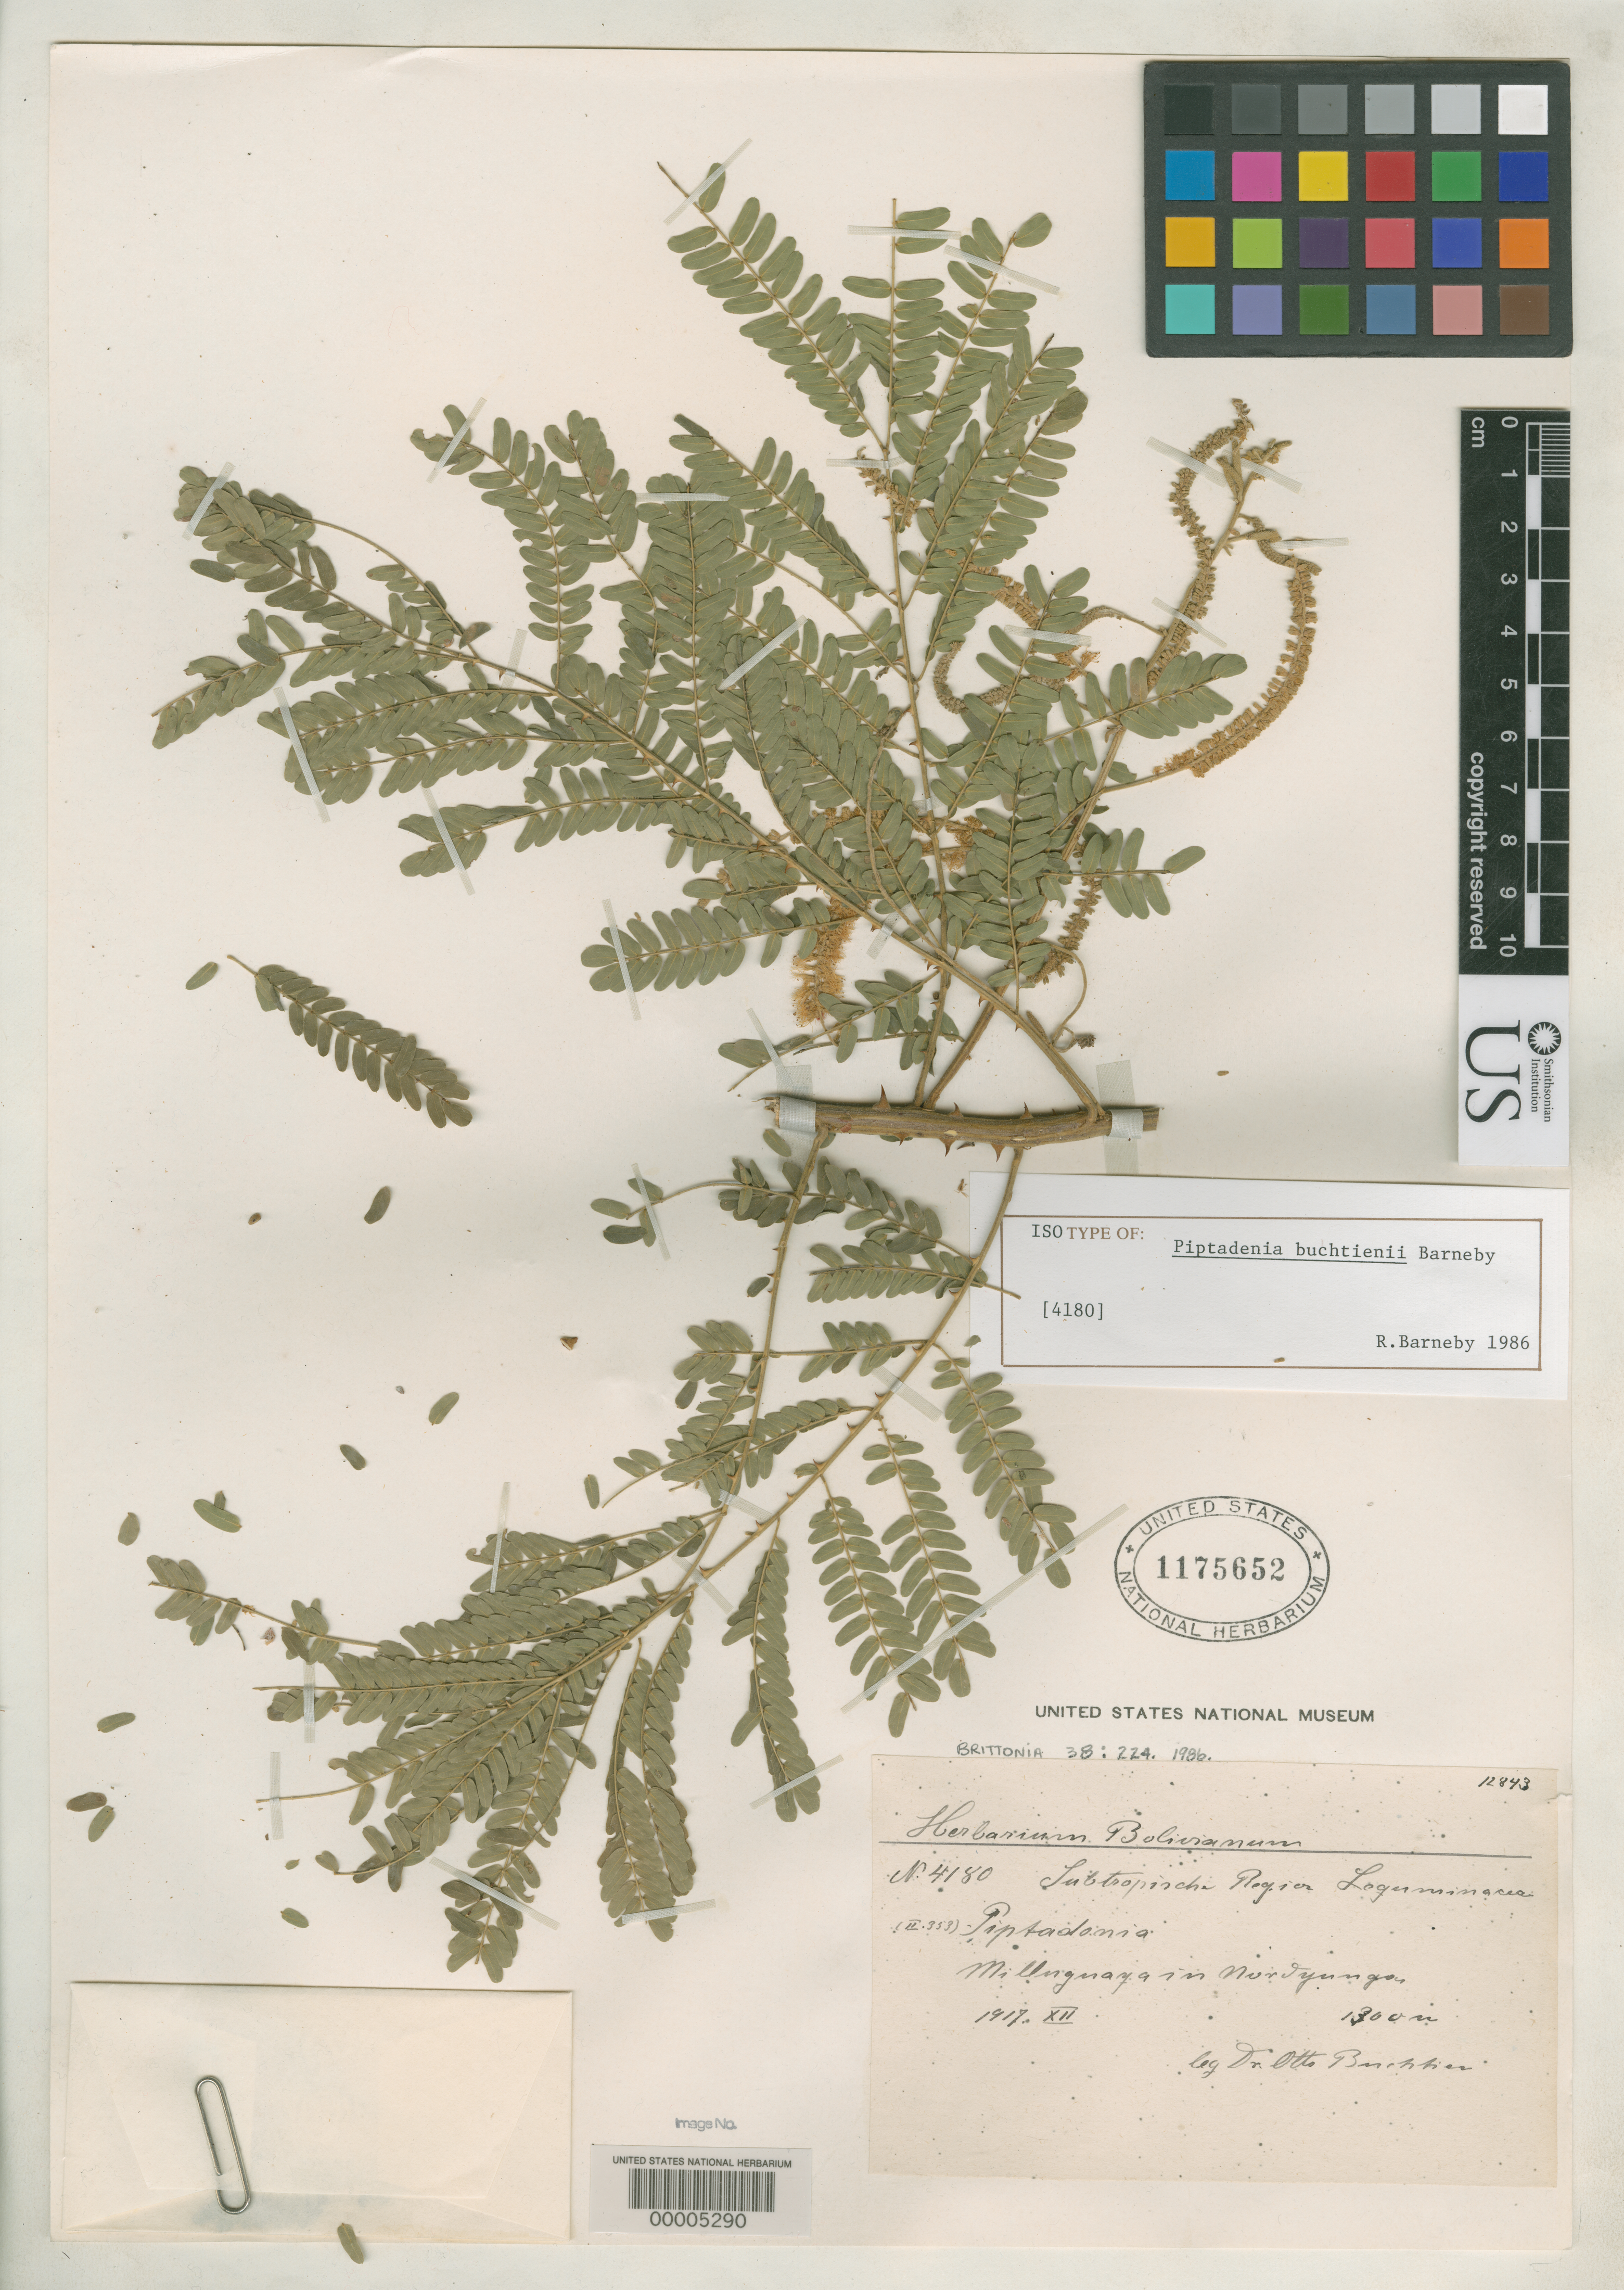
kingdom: Plantae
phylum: Tracheophyta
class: Magnoliopsida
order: Fabales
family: Fabaceae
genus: Piptadenia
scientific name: Piptadenia buchtienii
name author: Barneby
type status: Isotype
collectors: O. Buchtien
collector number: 4180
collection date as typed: Dec 1917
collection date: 1917-12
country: Bolivia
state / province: La Paz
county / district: Nor Yungas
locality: Millahuaya.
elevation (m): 1300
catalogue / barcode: US 1175652